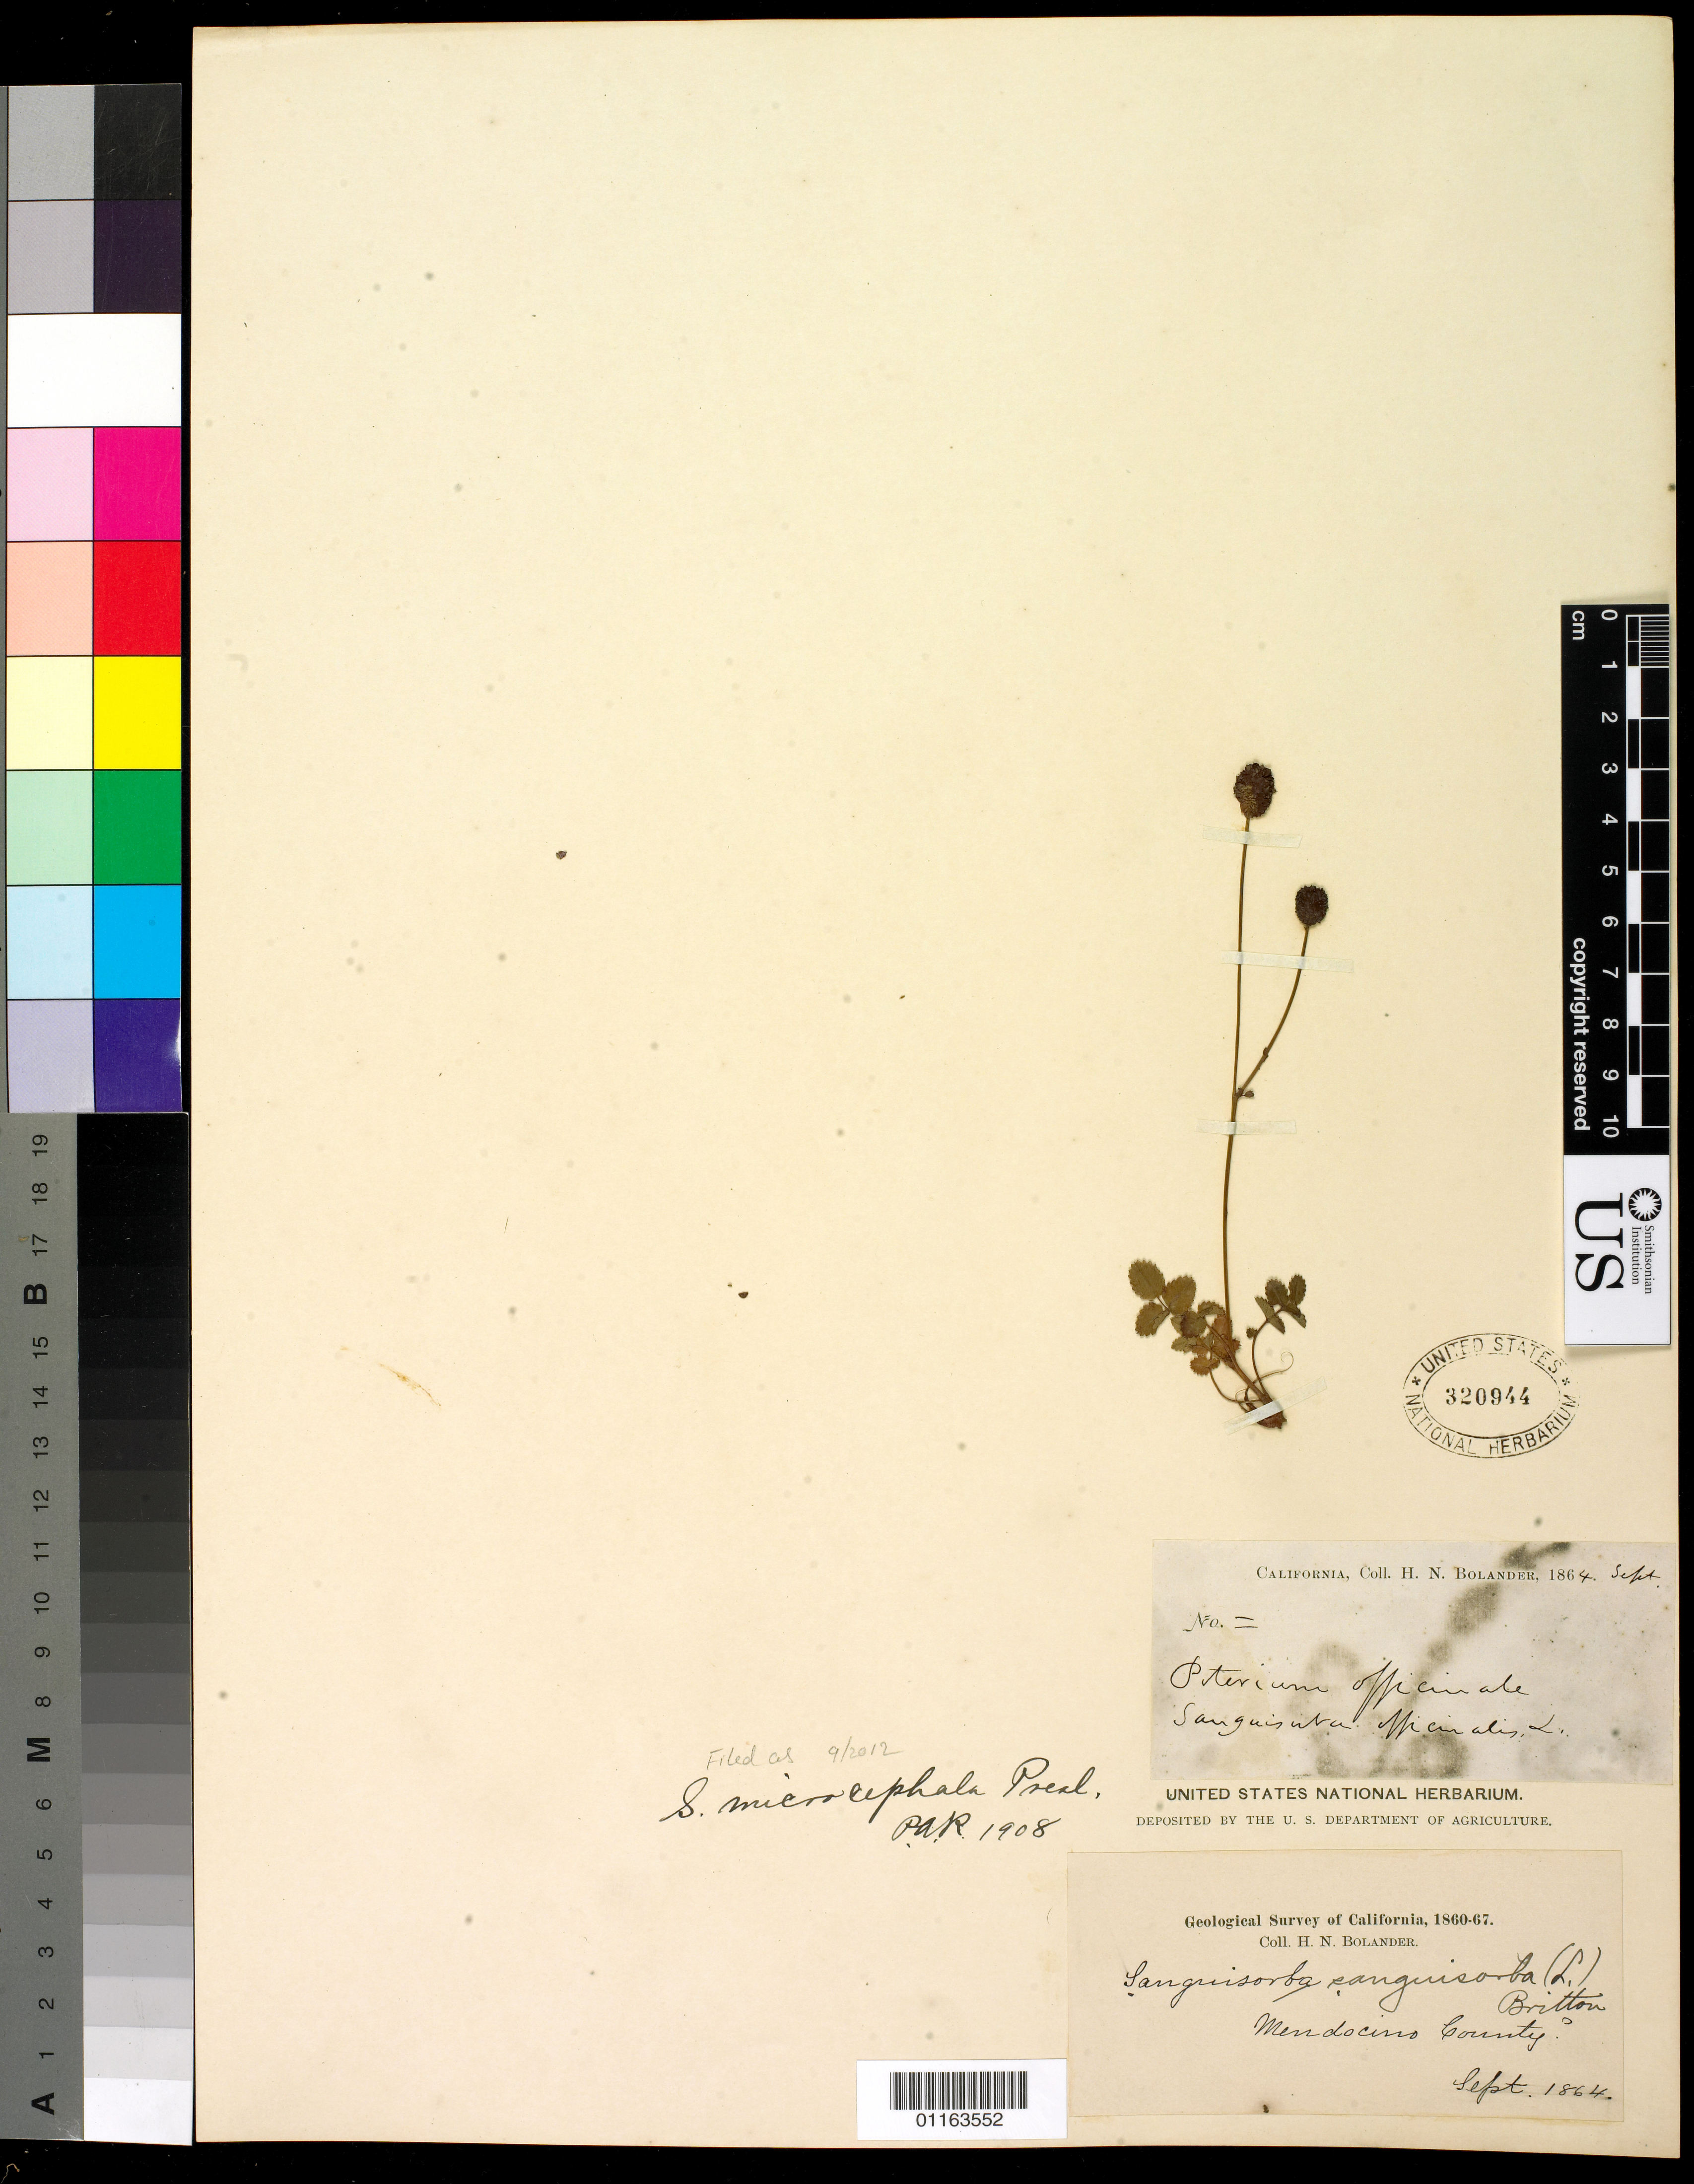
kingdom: Plantae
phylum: Tracheophyta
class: Magnoliopsida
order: Rosales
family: Rosaceae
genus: Sanguisorba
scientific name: Sanguisorba officinalis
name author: L.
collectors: H. Bolander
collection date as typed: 1864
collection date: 1864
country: United States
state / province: California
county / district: Mendocino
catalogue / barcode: US 320944